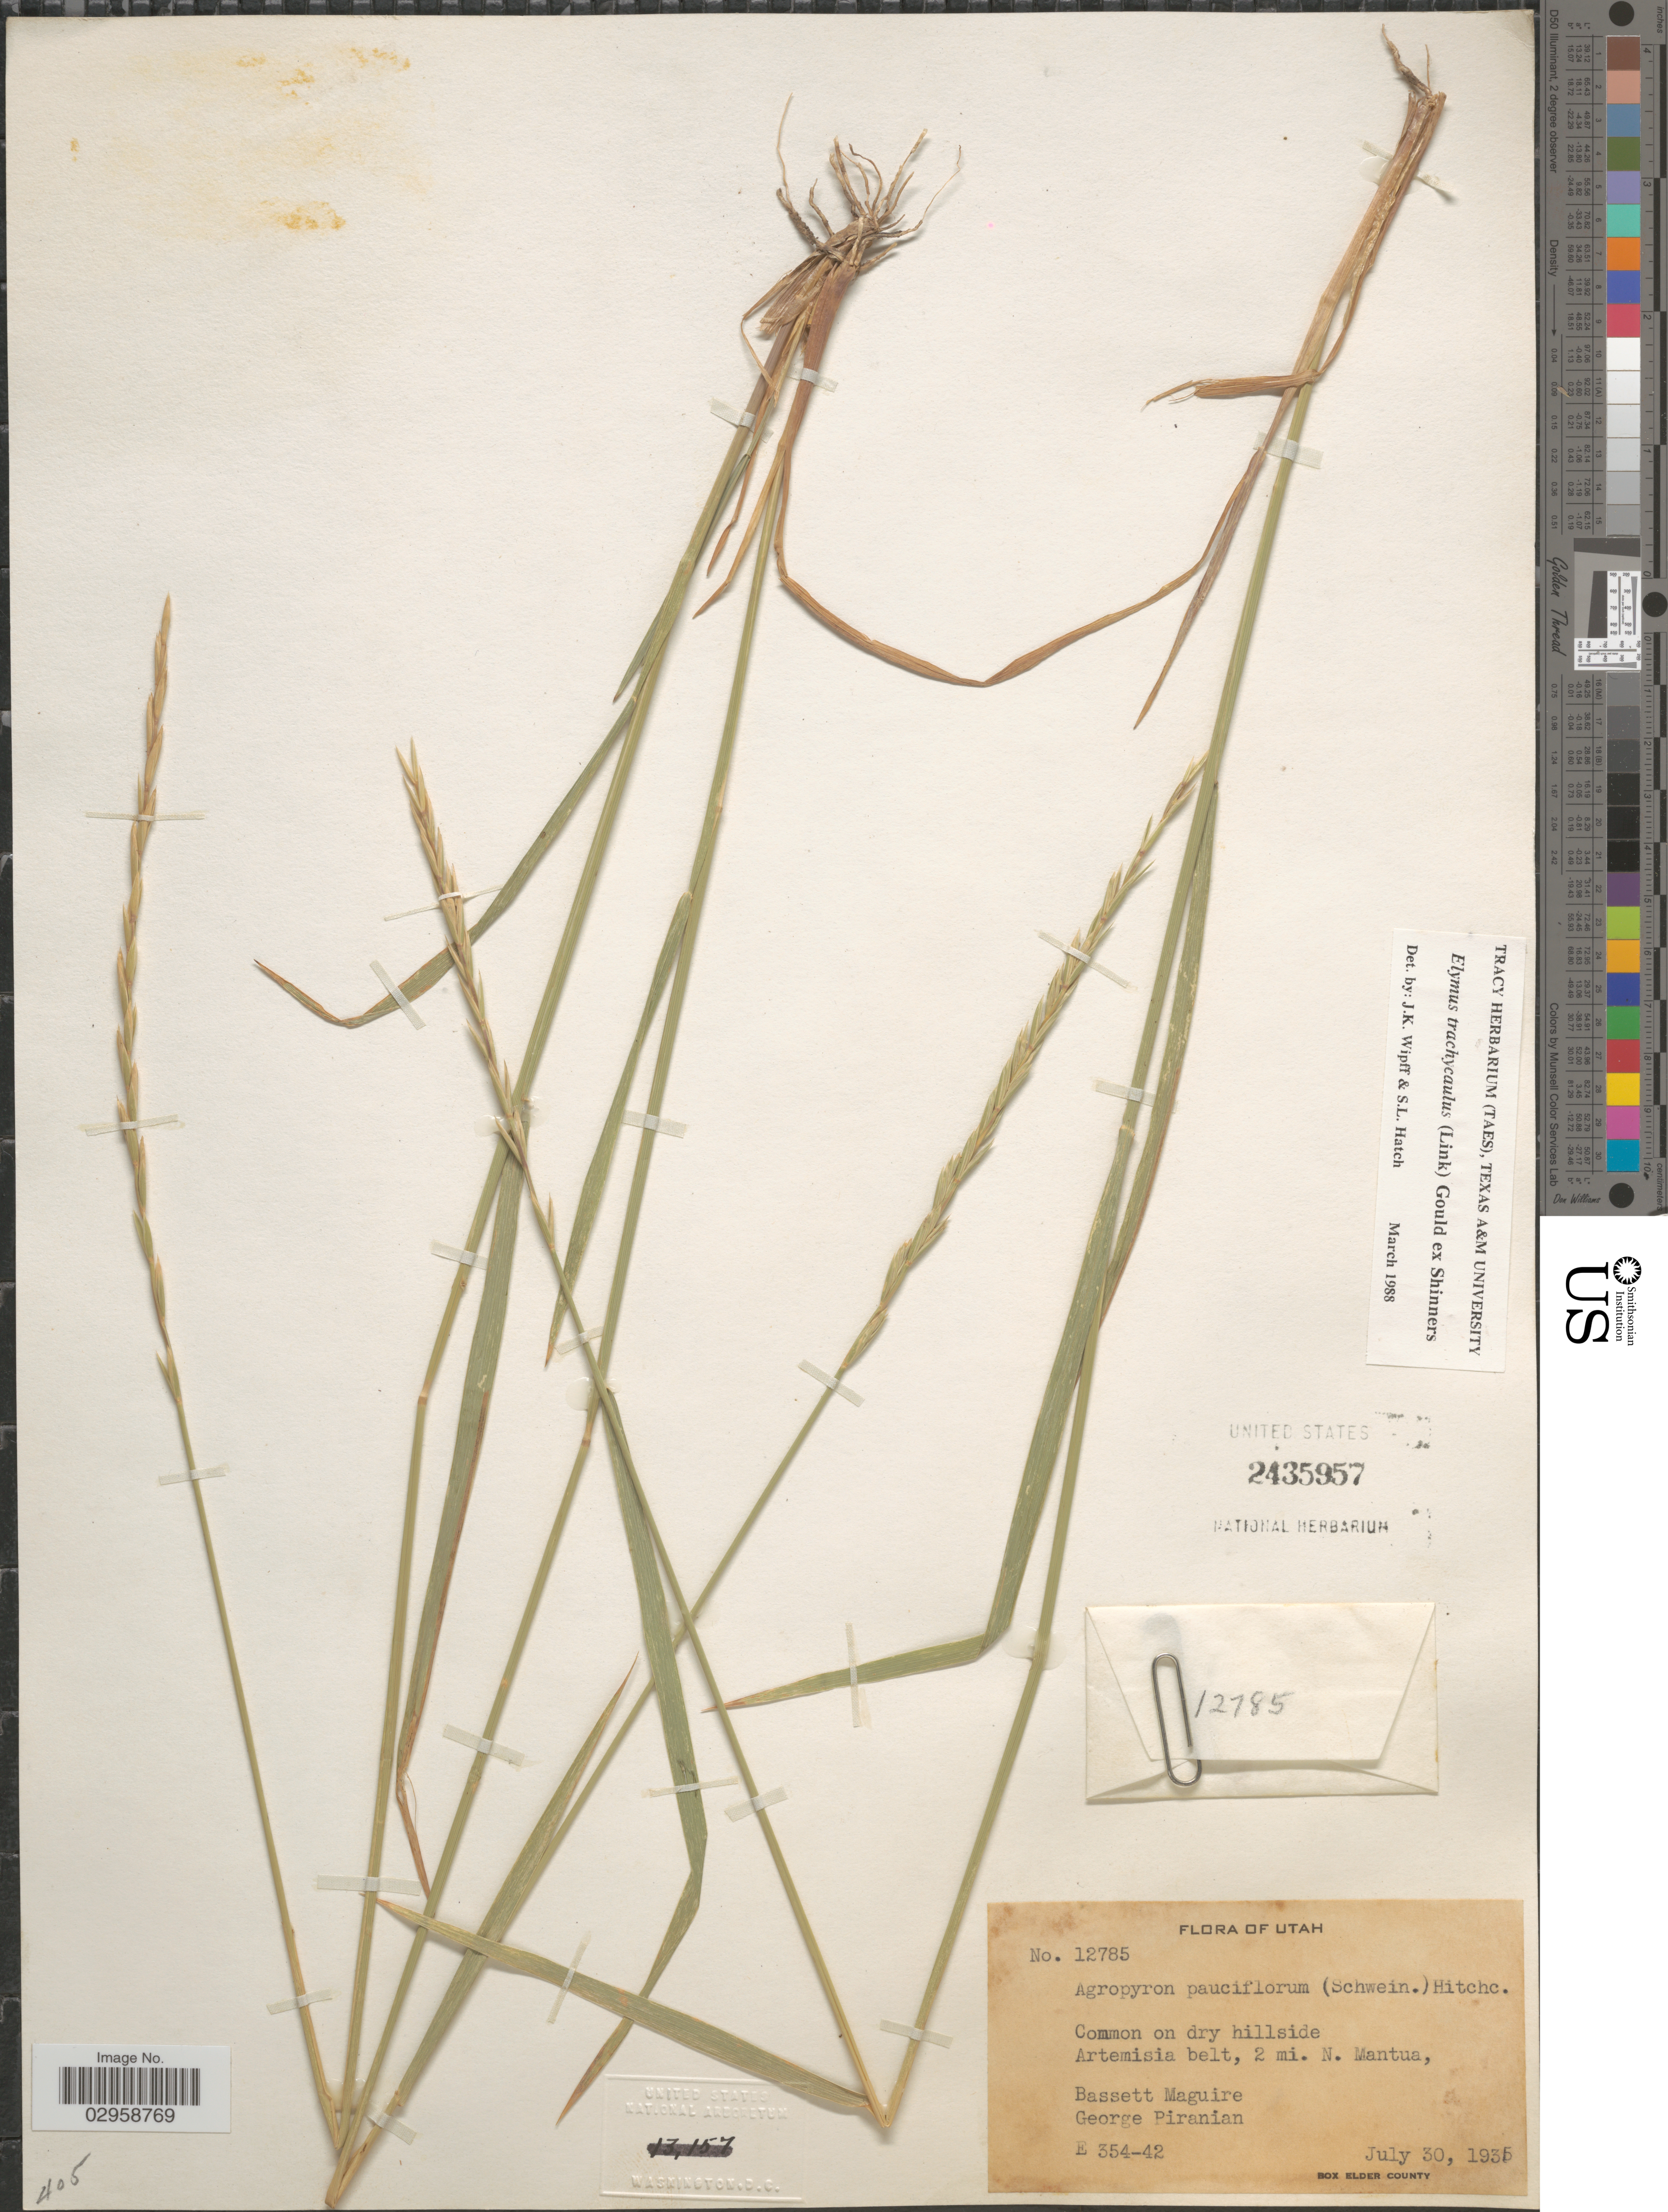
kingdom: Plantae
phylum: Tracheophyta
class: Liliopsida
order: Poales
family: Poaceae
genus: Elymus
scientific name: Elymus trachycaulus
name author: (Link) Gould ex Shinners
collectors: B. Maguire & G. Piranian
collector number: E354-42/12785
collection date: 1935-07-30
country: United States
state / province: Utah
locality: Artemisia belt, 2 mi. N. Mantua. Box Elder County.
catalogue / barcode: US 2435957